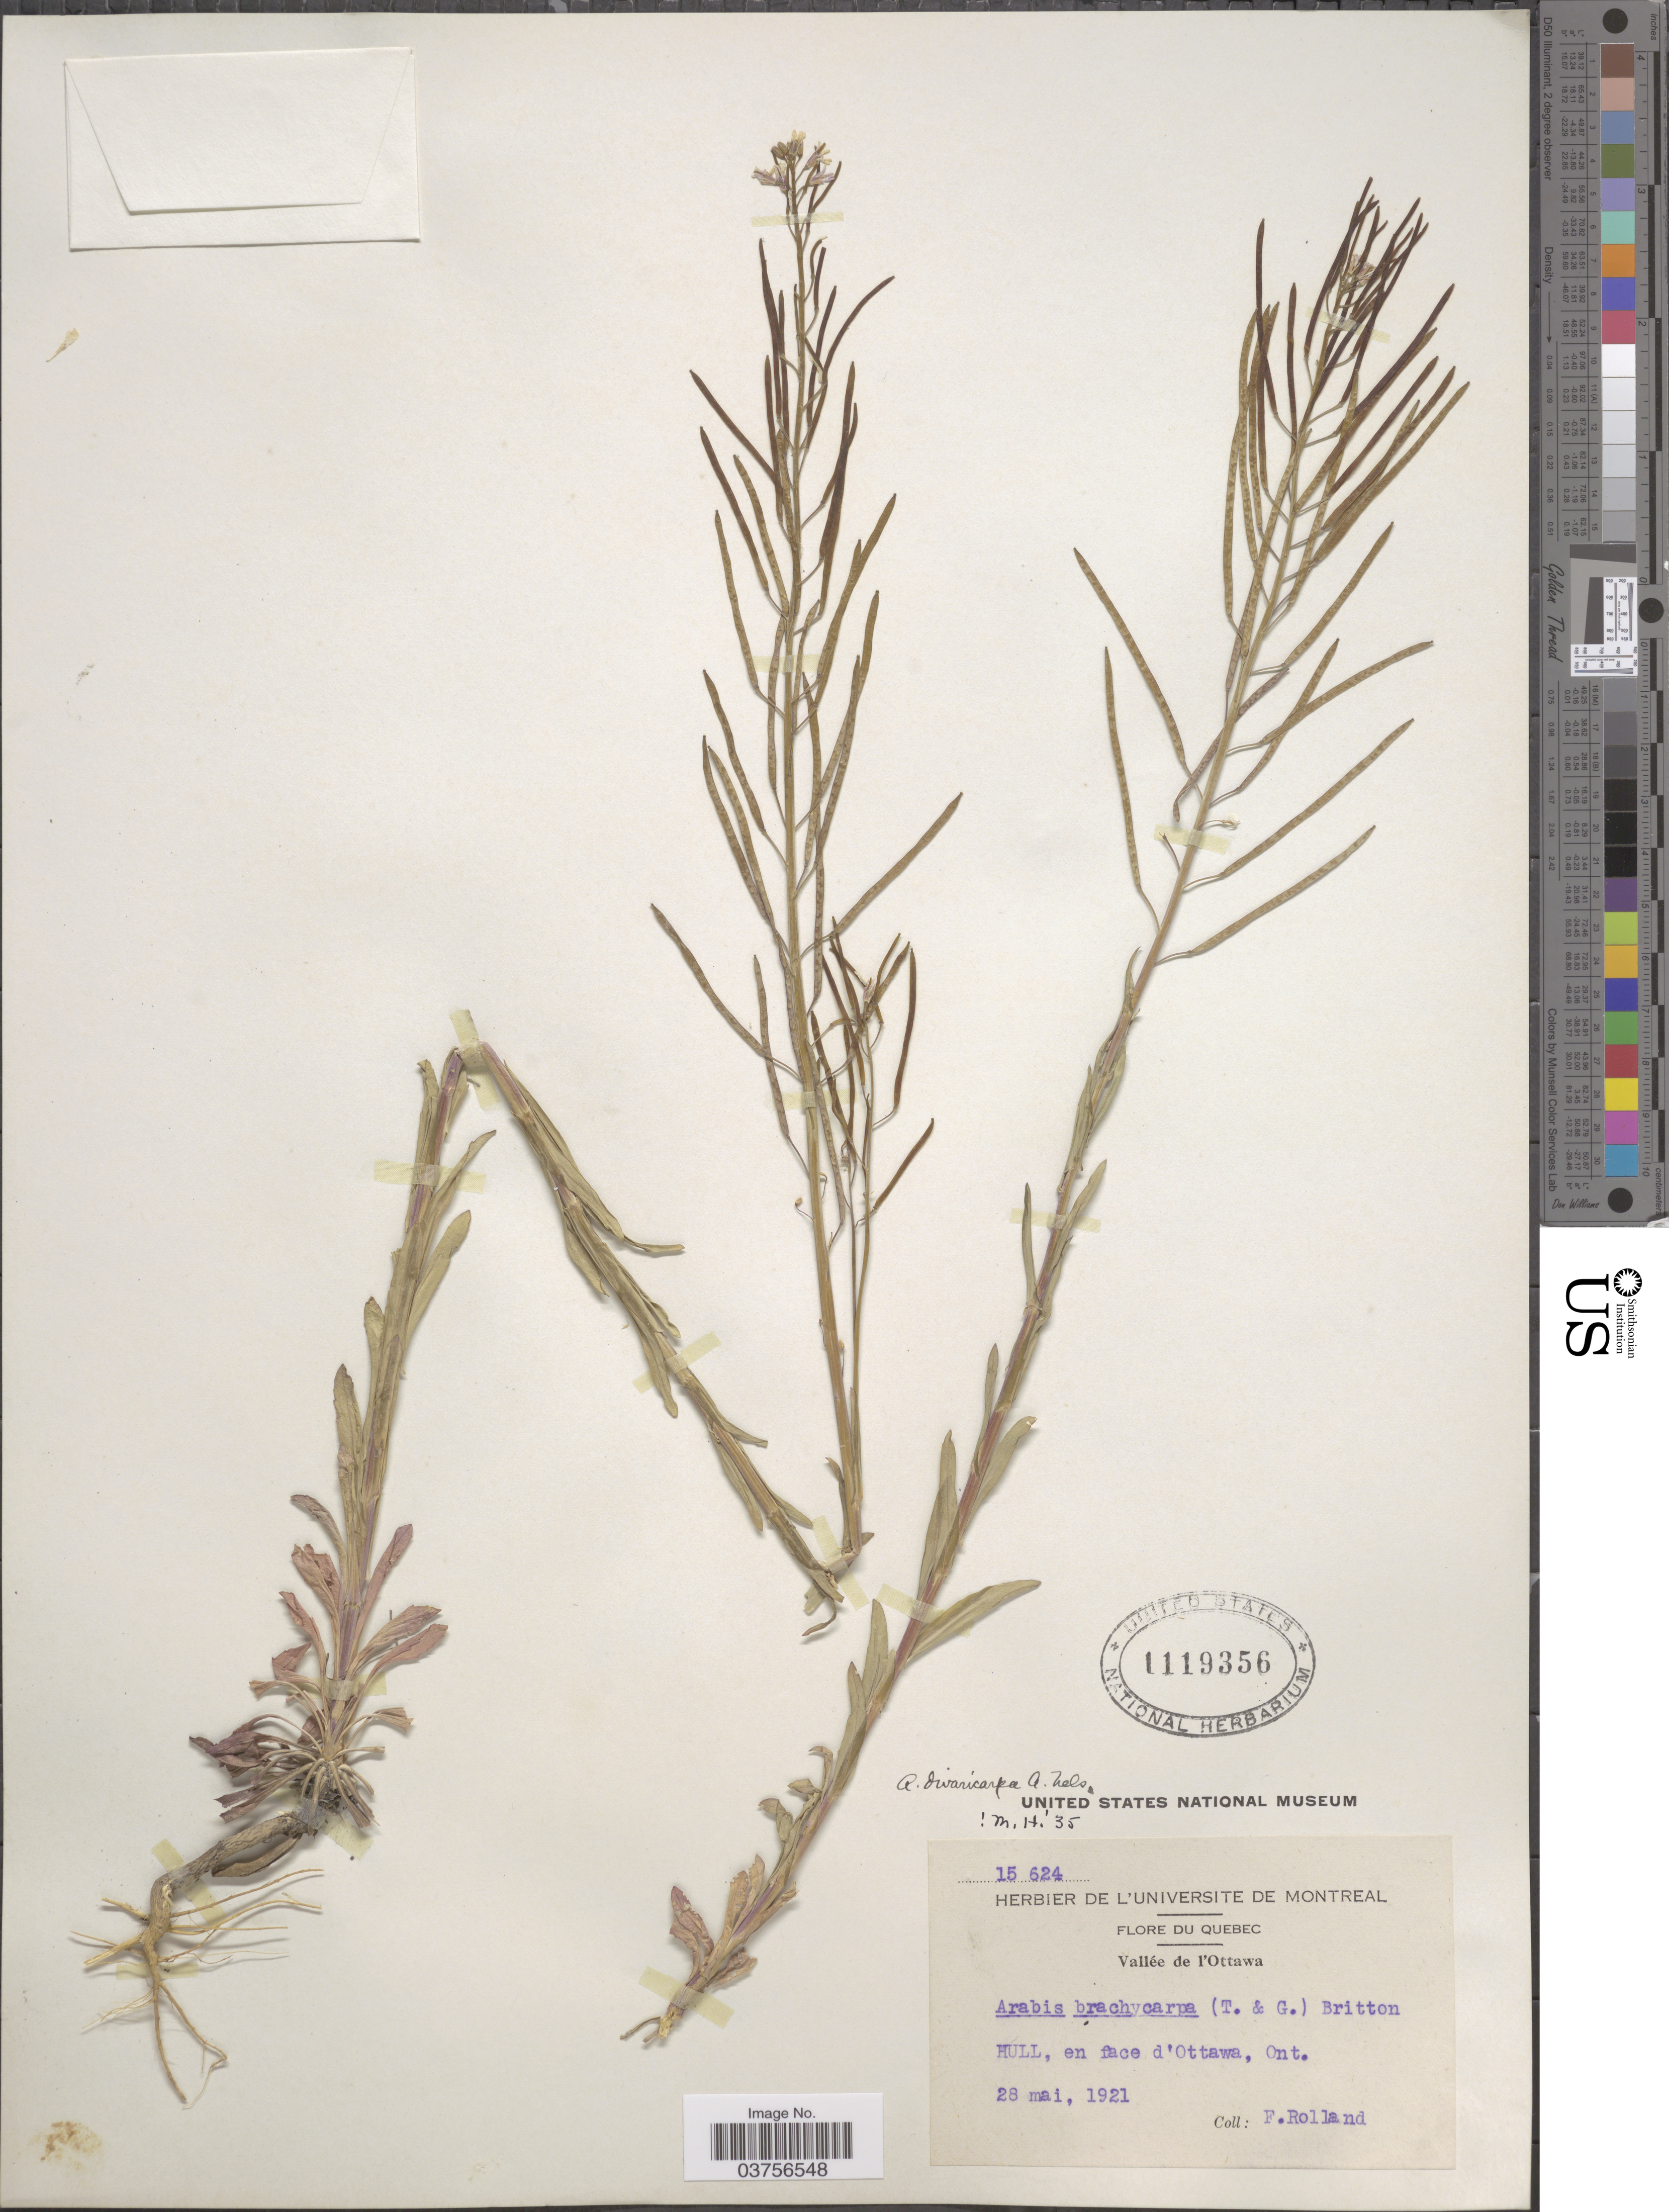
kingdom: Plantae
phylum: Tracheophyta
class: Magnoliopsida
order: Brassicales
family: Brassicaceae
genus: Arabis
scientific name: Arabis divaricarpa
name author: A. Nelson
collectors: F. Rolland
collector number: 15624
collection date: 1921-05-28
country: Canada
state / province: Quebec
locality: Vallée de l'Ottawa. Hull, en face d'Ottawa, Ont.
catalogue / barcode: US 1119356